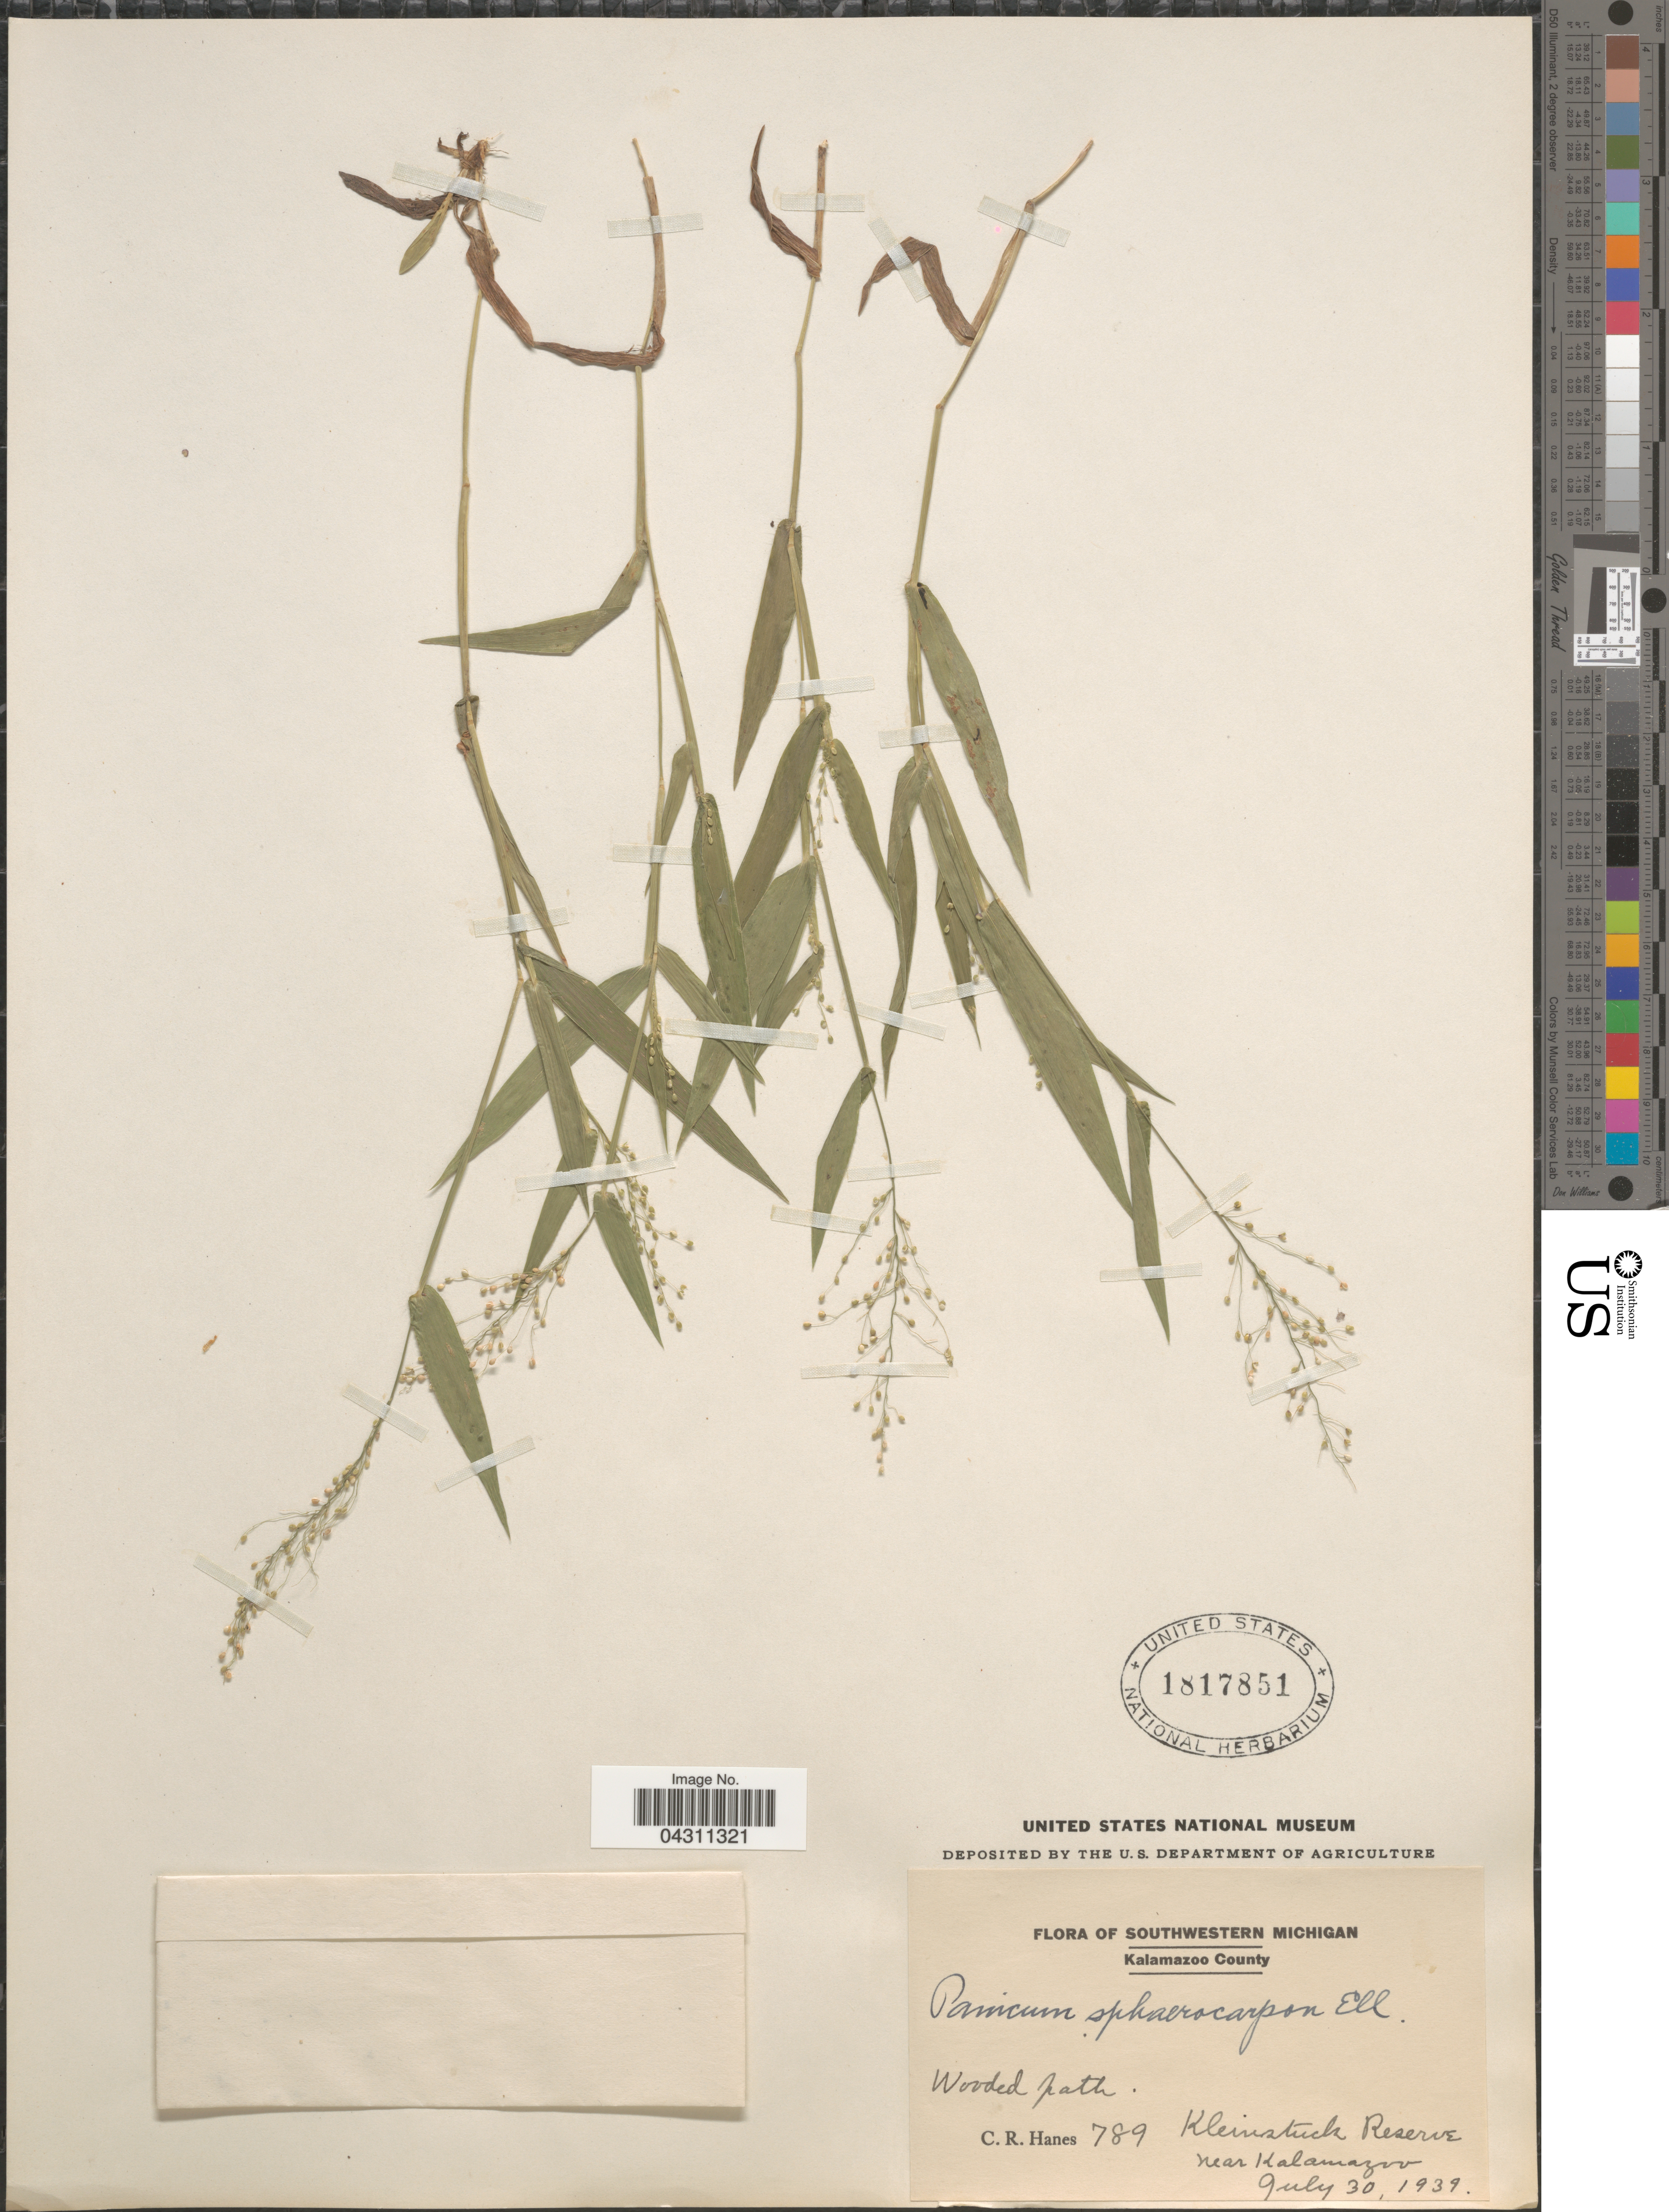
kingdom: Plantae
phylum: Tracheophyta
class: Liliopsida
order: Poales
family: Poaceae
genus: Dichanthelium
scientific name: Dichanthelium sphaerocarpon var. sphaerocarpon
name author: (Elliott) Gould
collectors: C. Hanes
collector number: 789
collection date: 1939-07-30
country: United States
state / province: Michigan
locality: Southwestern Michigan. Kalamazoo County. Wooded path. Kleinstuck Reserve near Kalamazoo.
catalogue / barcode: US 1817851